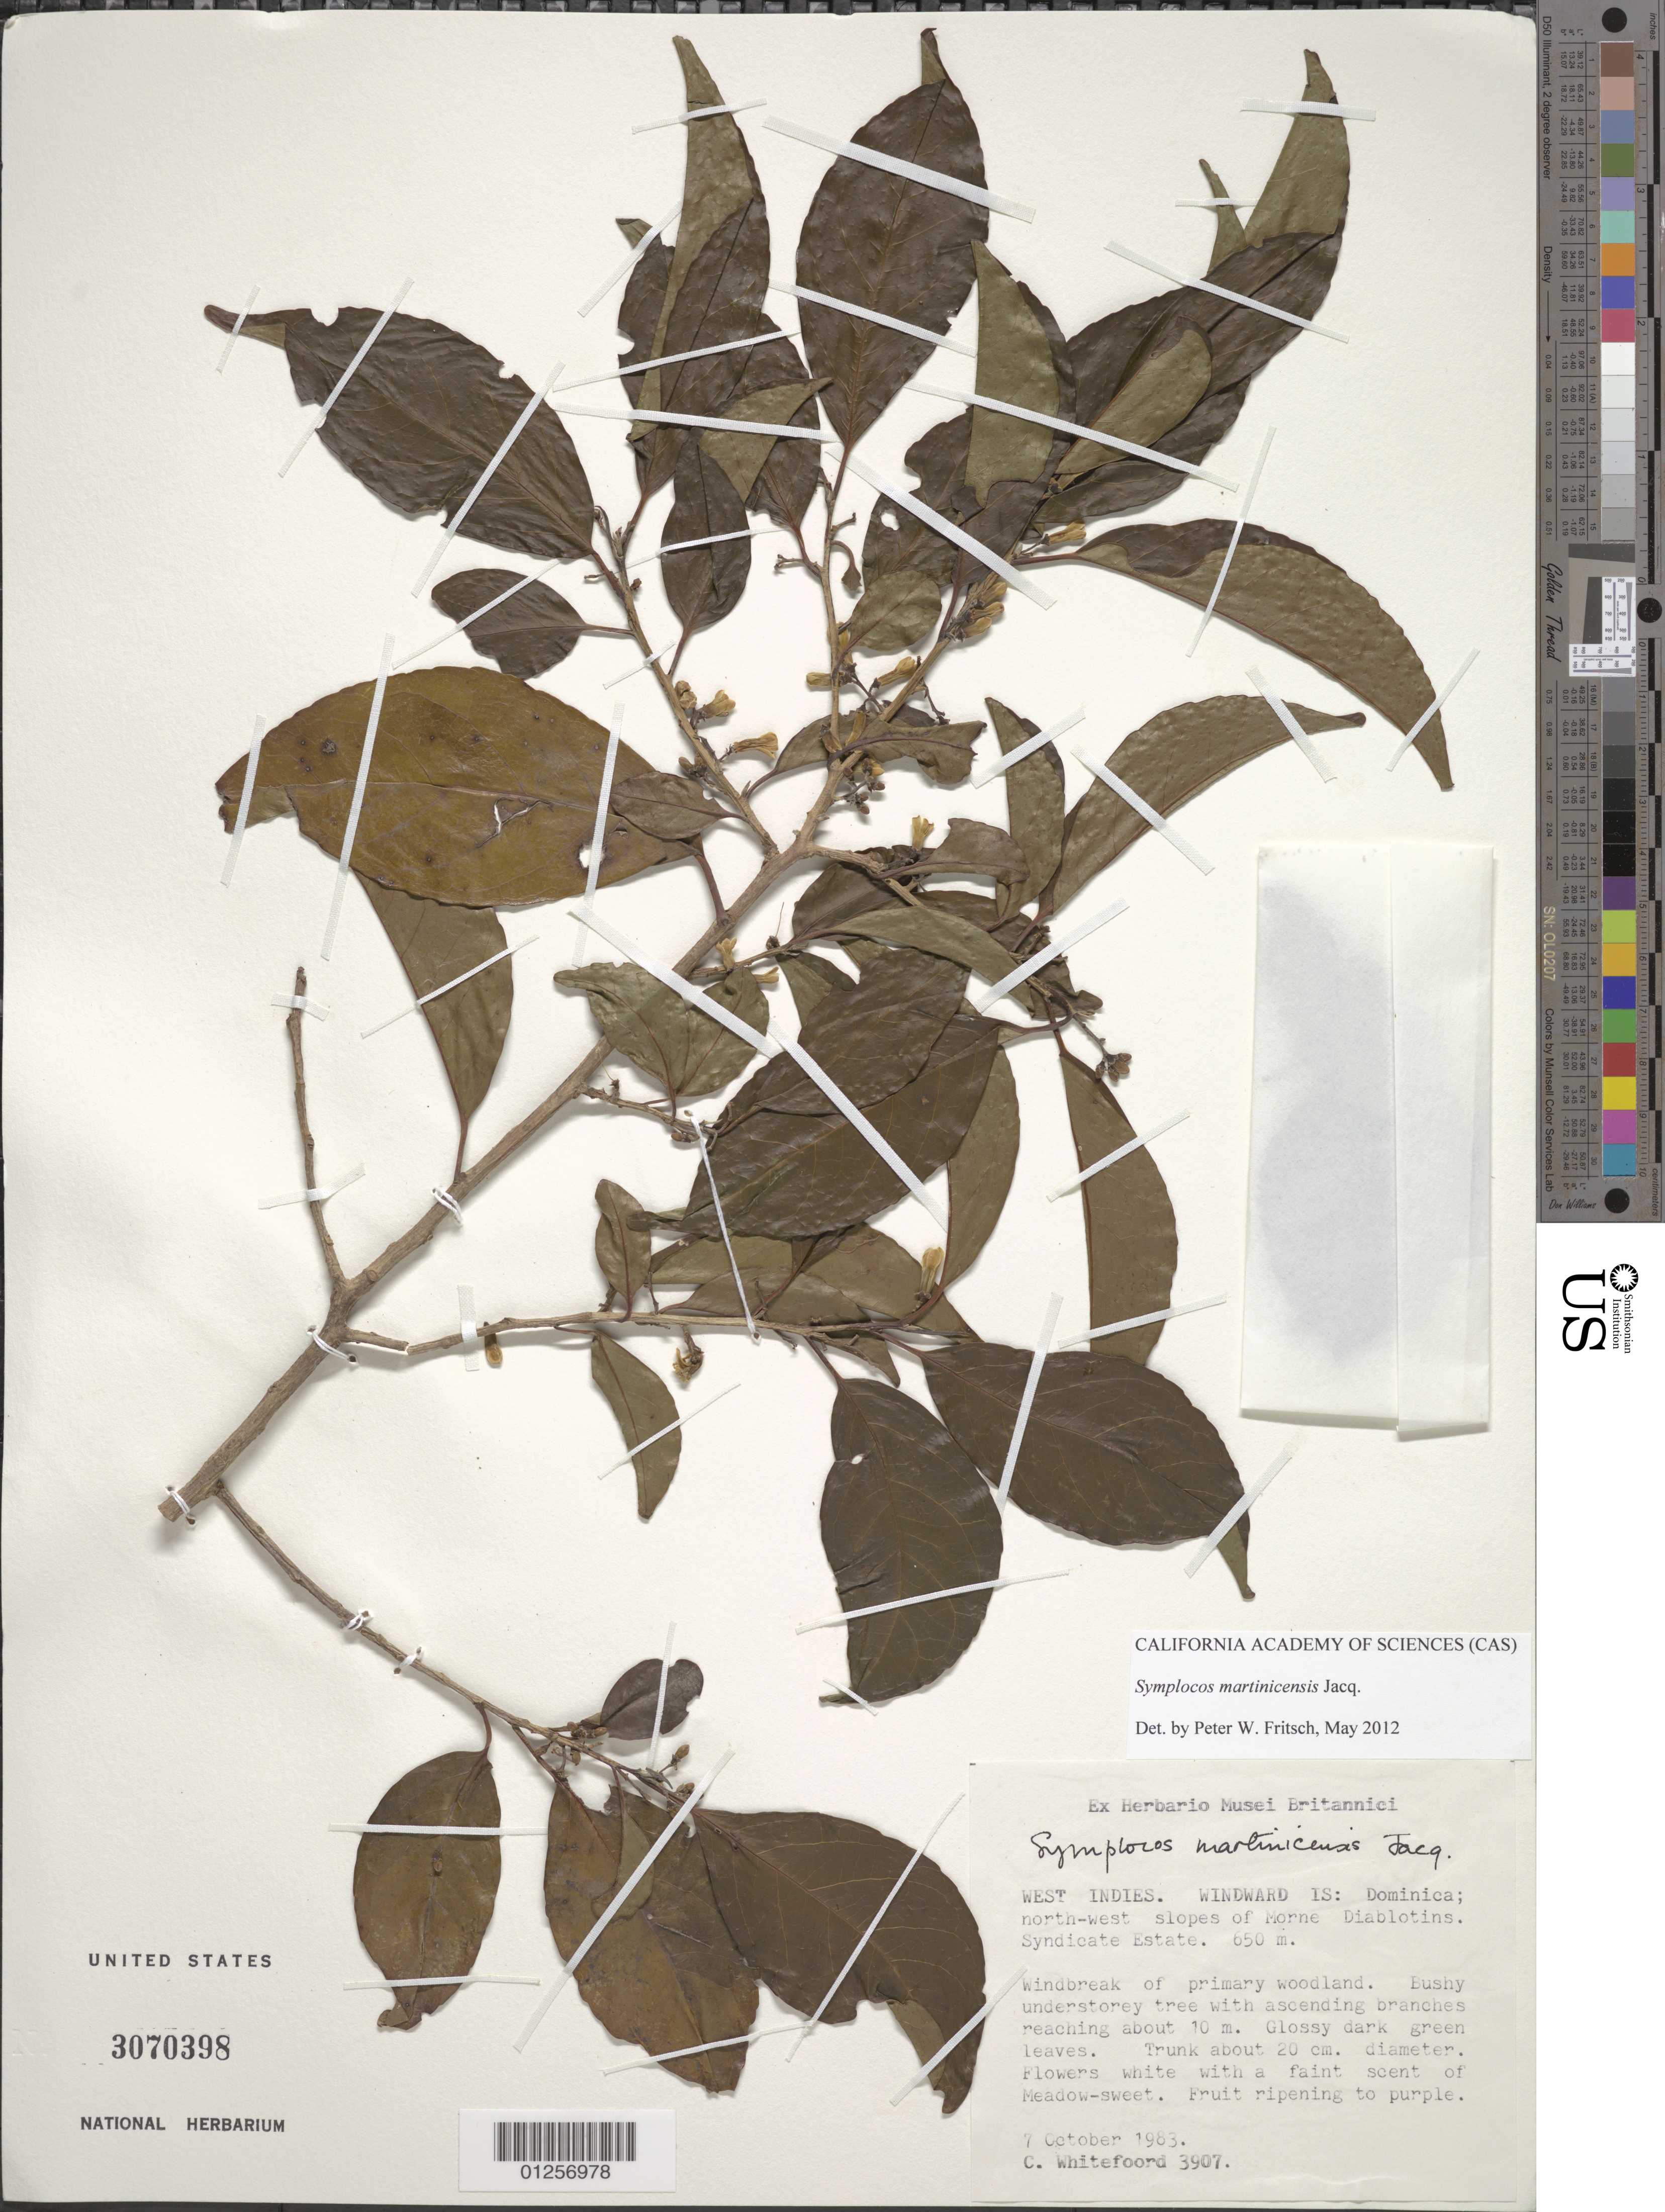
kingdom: Plantae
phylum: Tracheophyta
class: Magnoliopsida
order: Ericales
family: Symplocaceae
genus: Symplocos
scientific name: Symplocos martinicensis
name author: Jacq.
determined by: Fritsch, Peter W.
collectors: C. Whitefoord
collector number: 3907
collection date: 1983-10-07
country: Dominica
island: Dominica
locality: Syndicate Estate, NW slopes of Morne Diablotins.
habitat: Windbreak of primary woodland.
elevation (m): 650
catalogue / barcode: US 3070398